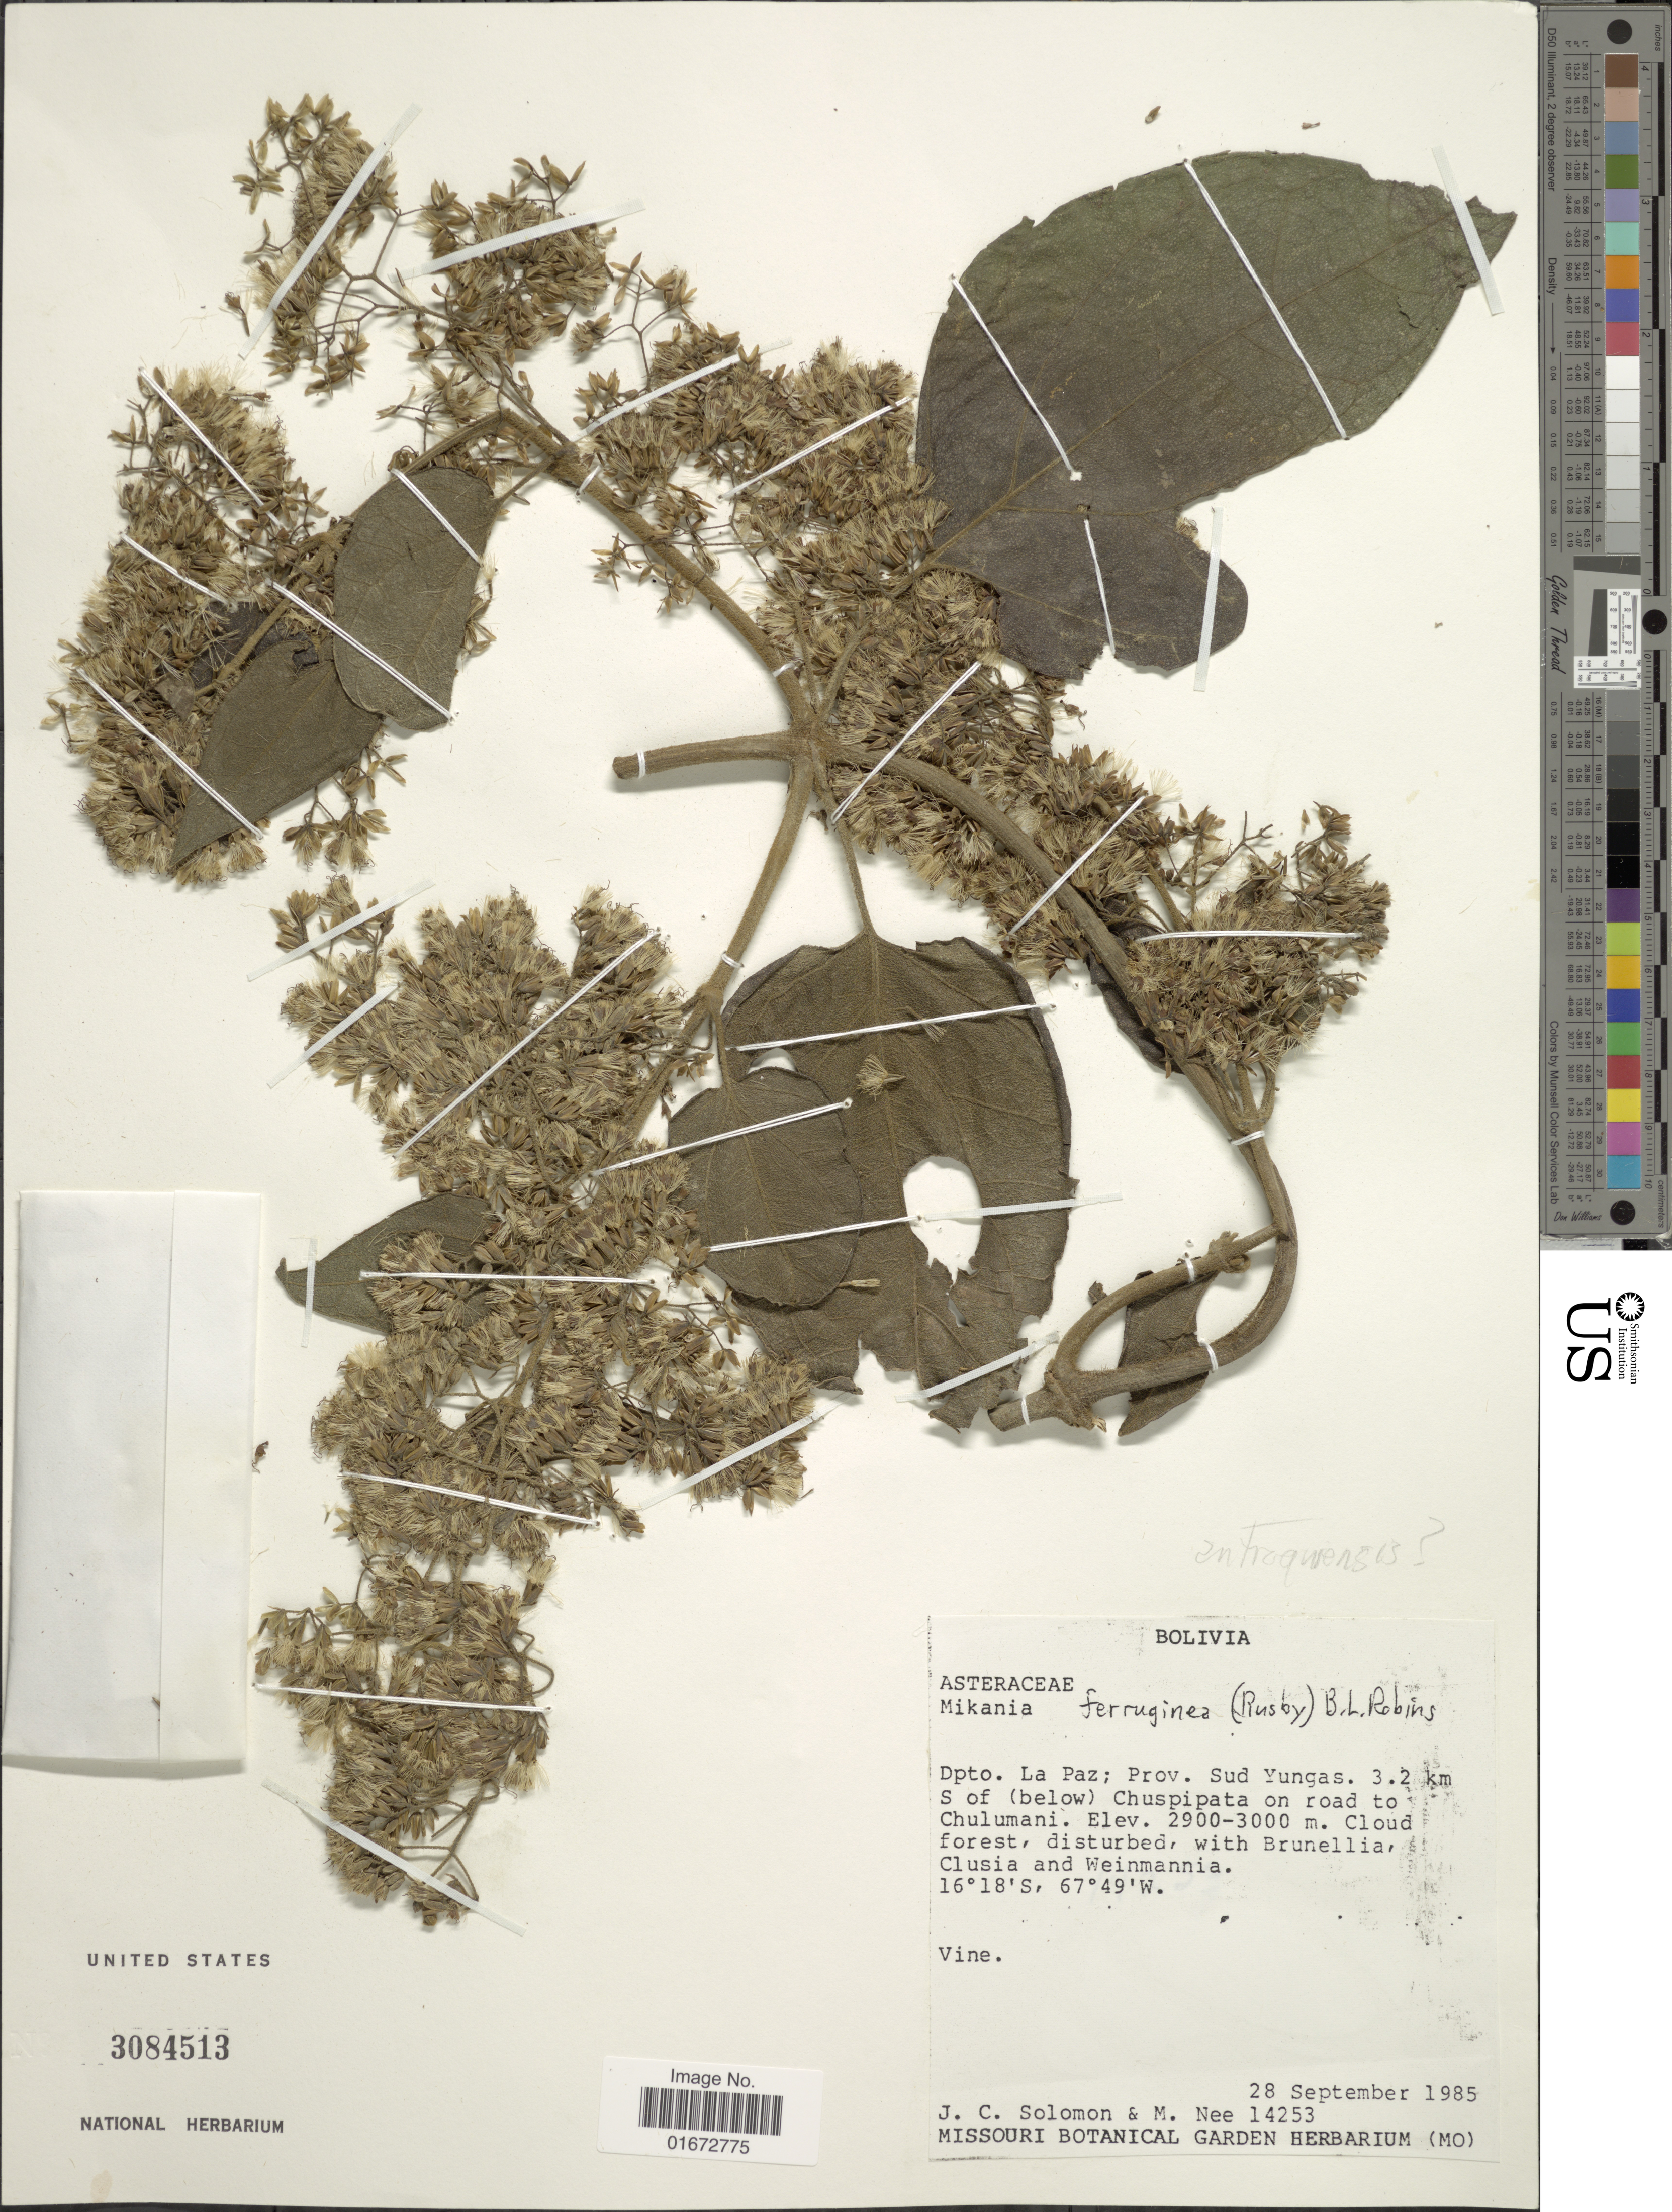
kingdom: Plantae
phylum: Tracheophyta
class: Magnoliopsida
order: Asterales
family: Asteraceae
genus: Mikania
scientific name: Mikania ferruginea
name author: (Rusby) Buchtien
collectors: J. C. Solomon & M. Nee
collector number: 14253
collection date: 1985-09-28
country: Bolivia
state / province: La Paz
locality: Dpto. La Paz; Prov. Sud Yungas. 3.2 km S of (below) Chuspipata on road to Chulumani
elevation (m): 2900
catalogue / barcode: US 3084513